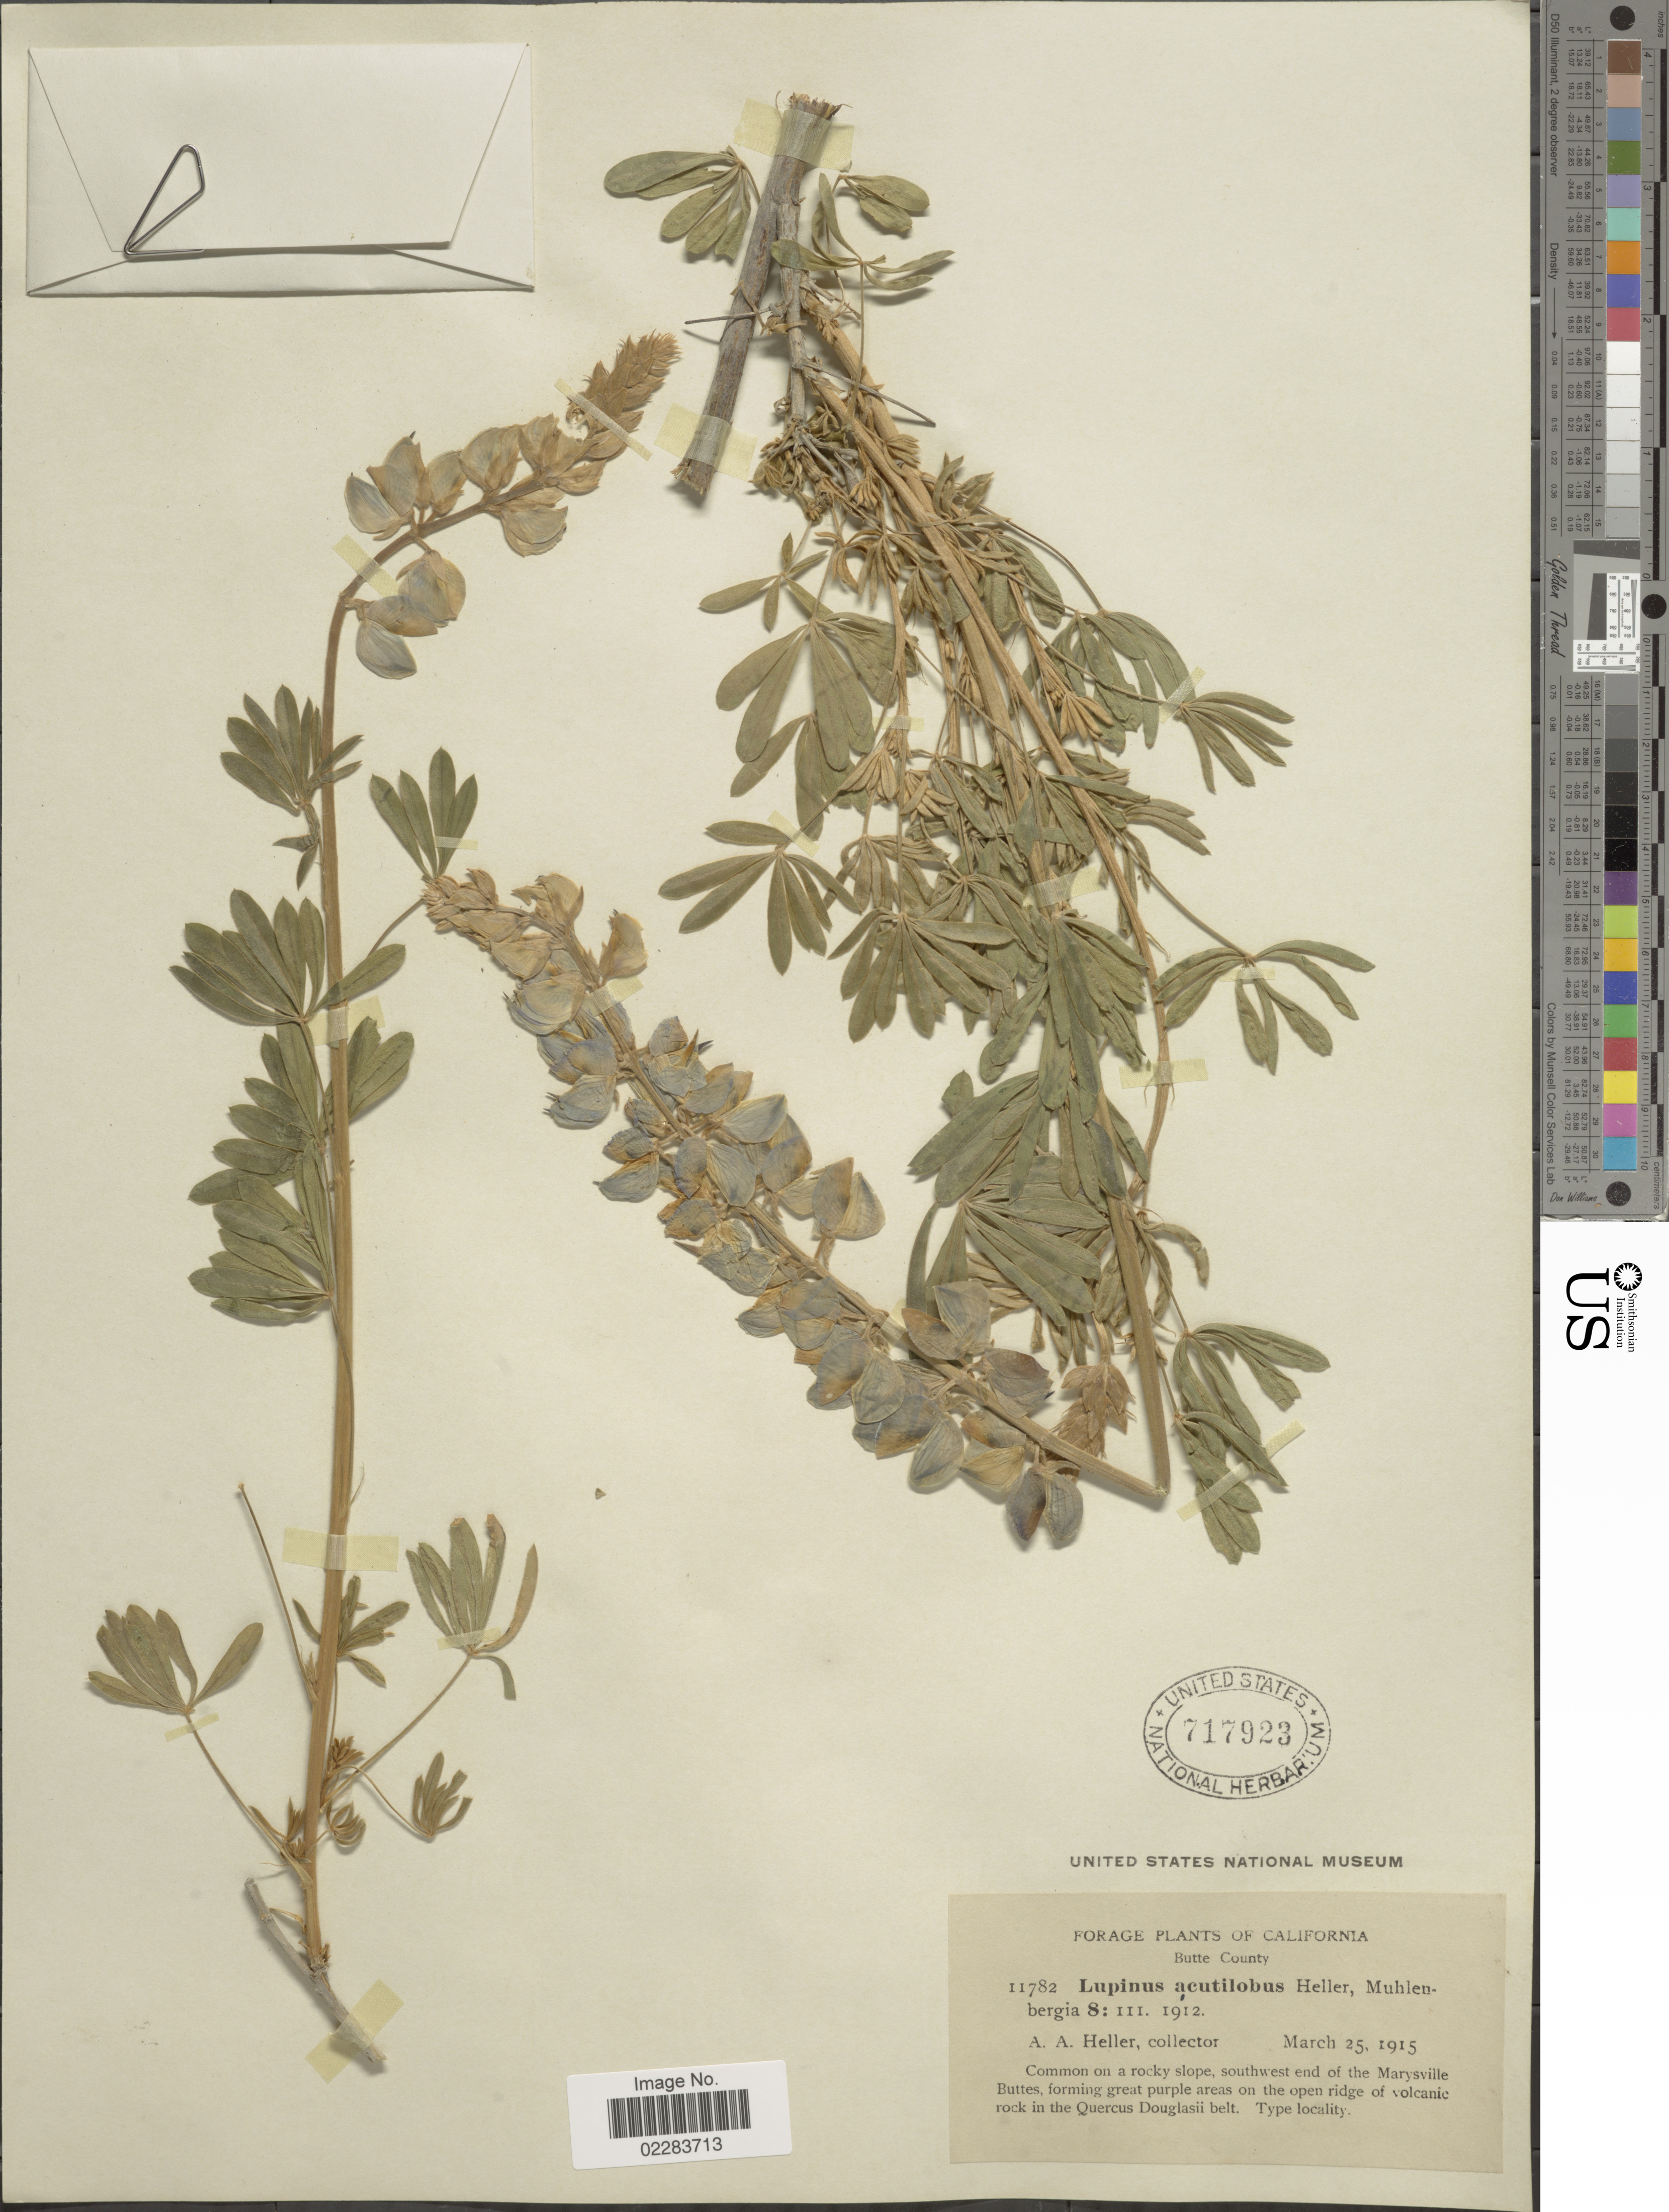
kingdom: Plantae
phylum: Tracheophyta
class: Magnoliopsida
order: Fabales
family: Fabaceae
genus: Lupinus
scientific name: Lupinus albifrons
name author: Benth.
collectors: A. A. Heller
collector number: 11782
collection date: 1915-03-25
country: United States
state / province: California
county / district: Butte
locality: Butte County. Common on a rocky slope, southwest of the Marysville Buttes, forming great purple areas on the open ridge of volcanic rock in the Quercus Douglasii belt. Type locality.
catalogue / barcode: US 717923